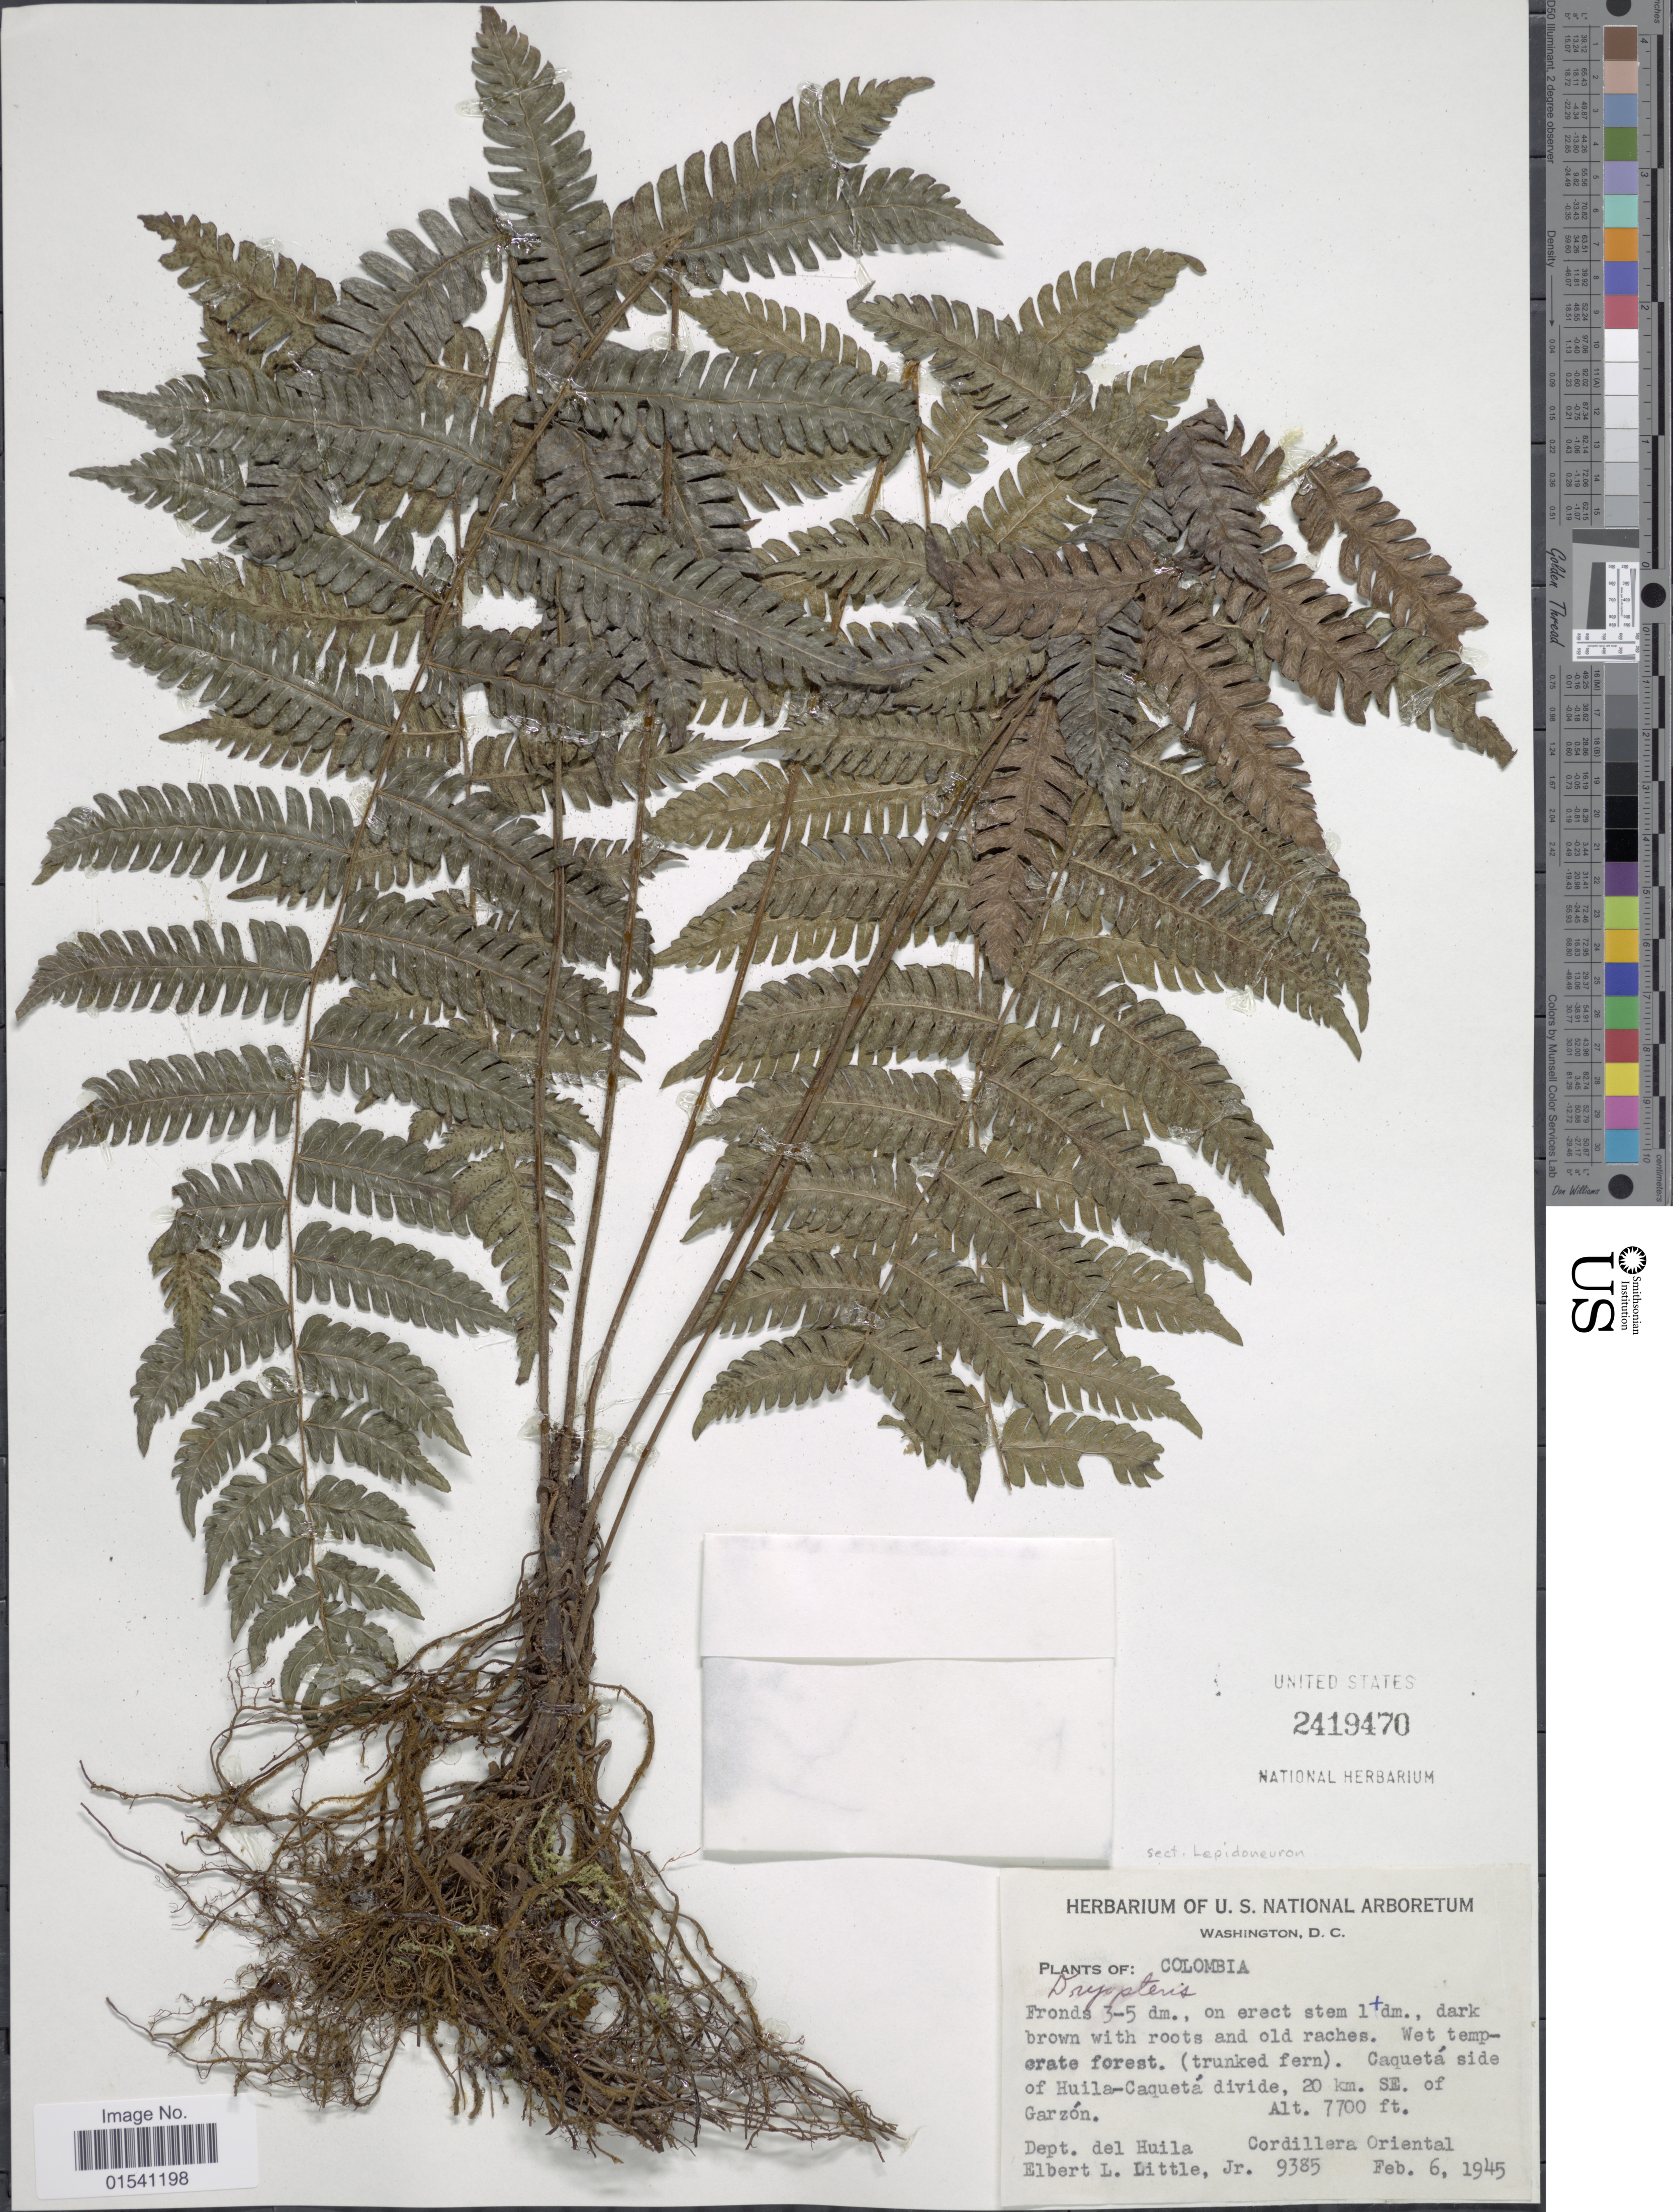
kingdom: Plantae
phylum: Tracheophyta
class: Polypodiopsida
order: Polypodiales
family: Thelypteridaceae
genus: Amauropelta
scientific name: Amauropelta sp.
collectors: E. L. Little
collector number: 9385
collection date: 1945-02-06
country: Colombia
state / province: Huila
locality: Caquetá side of huila-Caquetá divide, 20 km. SE of Garzón. Dept. del Huila, Cordillera Oriental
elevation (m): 2347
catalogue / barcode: US 2419470